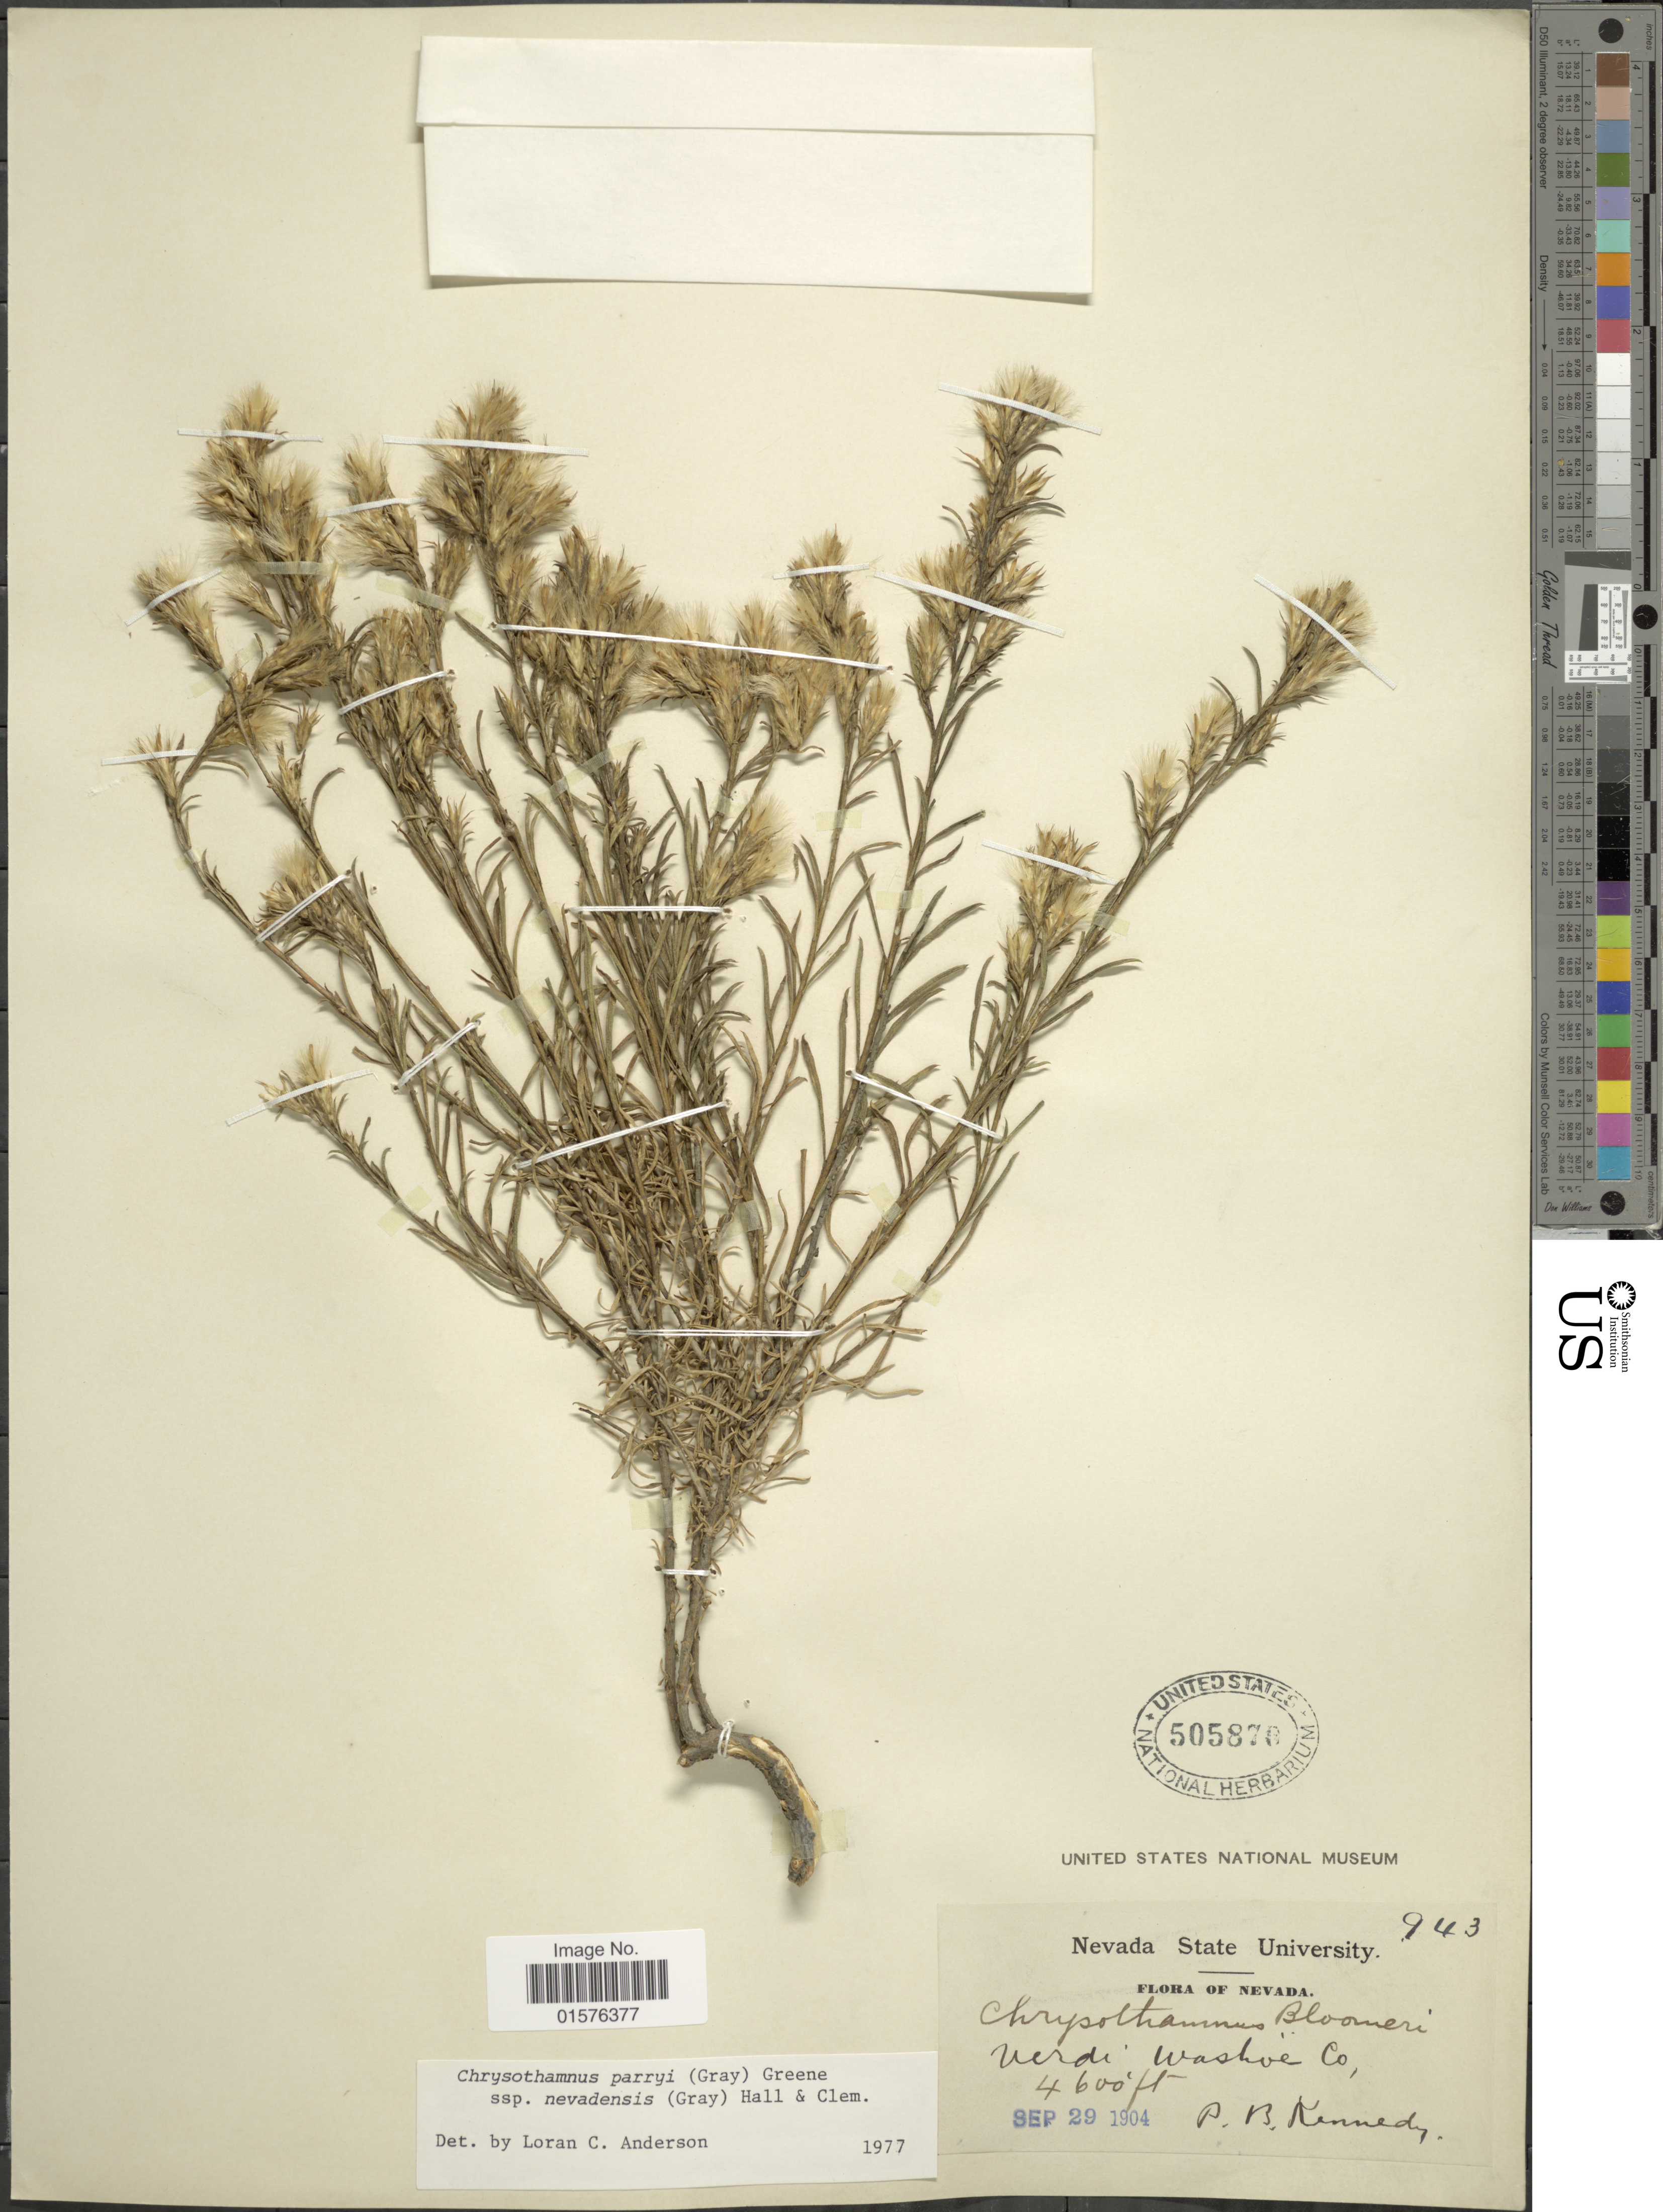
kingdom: Plantae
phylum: Tracheophyta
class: Magnoliopsida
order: Asterales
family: Asteraceae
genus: Ericameria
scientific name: Ericameria parryi var. nevadensis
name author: (A. Gray) G.L. Nesom & G.I. Baird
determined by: Urbatsch, Lowell E., Curator (LSU), Louisiana State University (UNITED STATES)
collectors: P. B. Kennedy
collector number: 943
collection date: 1904-09-29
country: United States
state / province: Nevada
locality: Nerdi, Washoe Co.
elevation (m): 1402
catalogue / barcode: US 505876